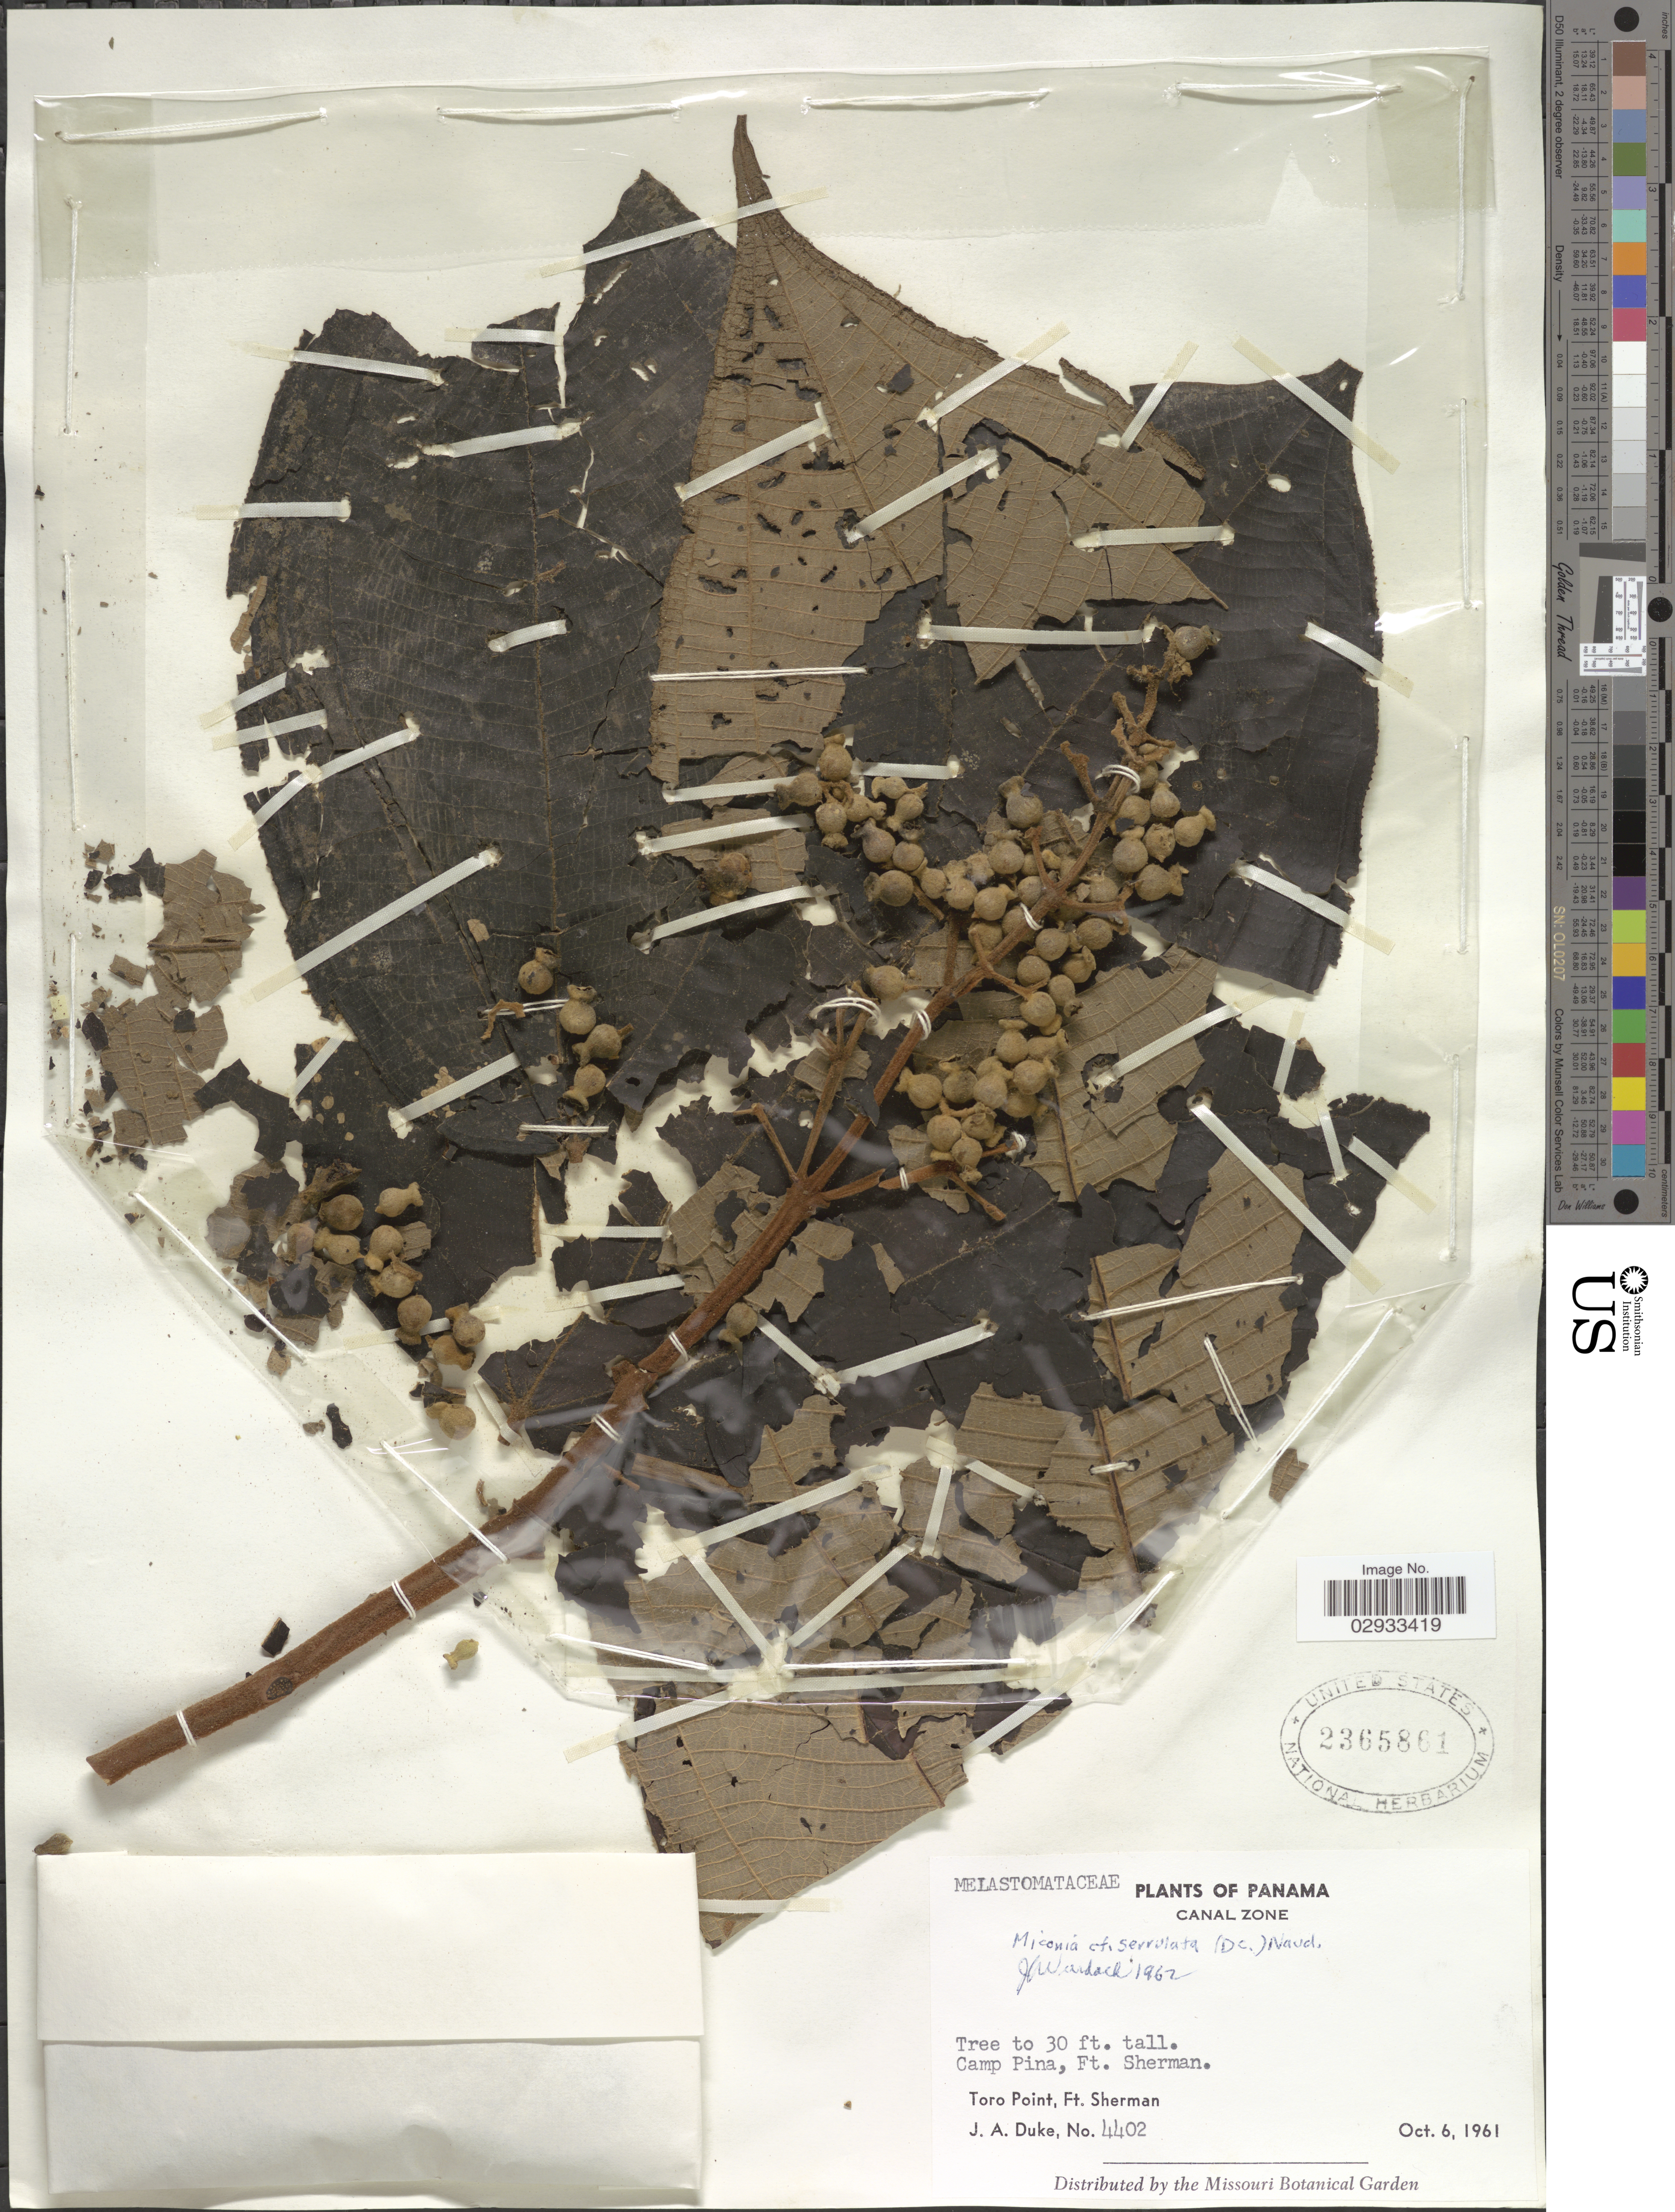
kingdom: Plantae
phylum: Tracheophyta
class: Magnoliopsida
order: Myrtales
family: Melastomataceae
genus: Miconia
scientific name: Miconia serrulata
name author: (DC.) Naudin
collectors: J. A. Duke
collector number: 4402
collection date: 1961-10-06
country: Panama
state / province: Colón / Panamá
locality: Canal Zone. Camp Pina, Ft. Sherman. Toro Point, Ft. Sherman.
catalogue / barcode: US 2365861